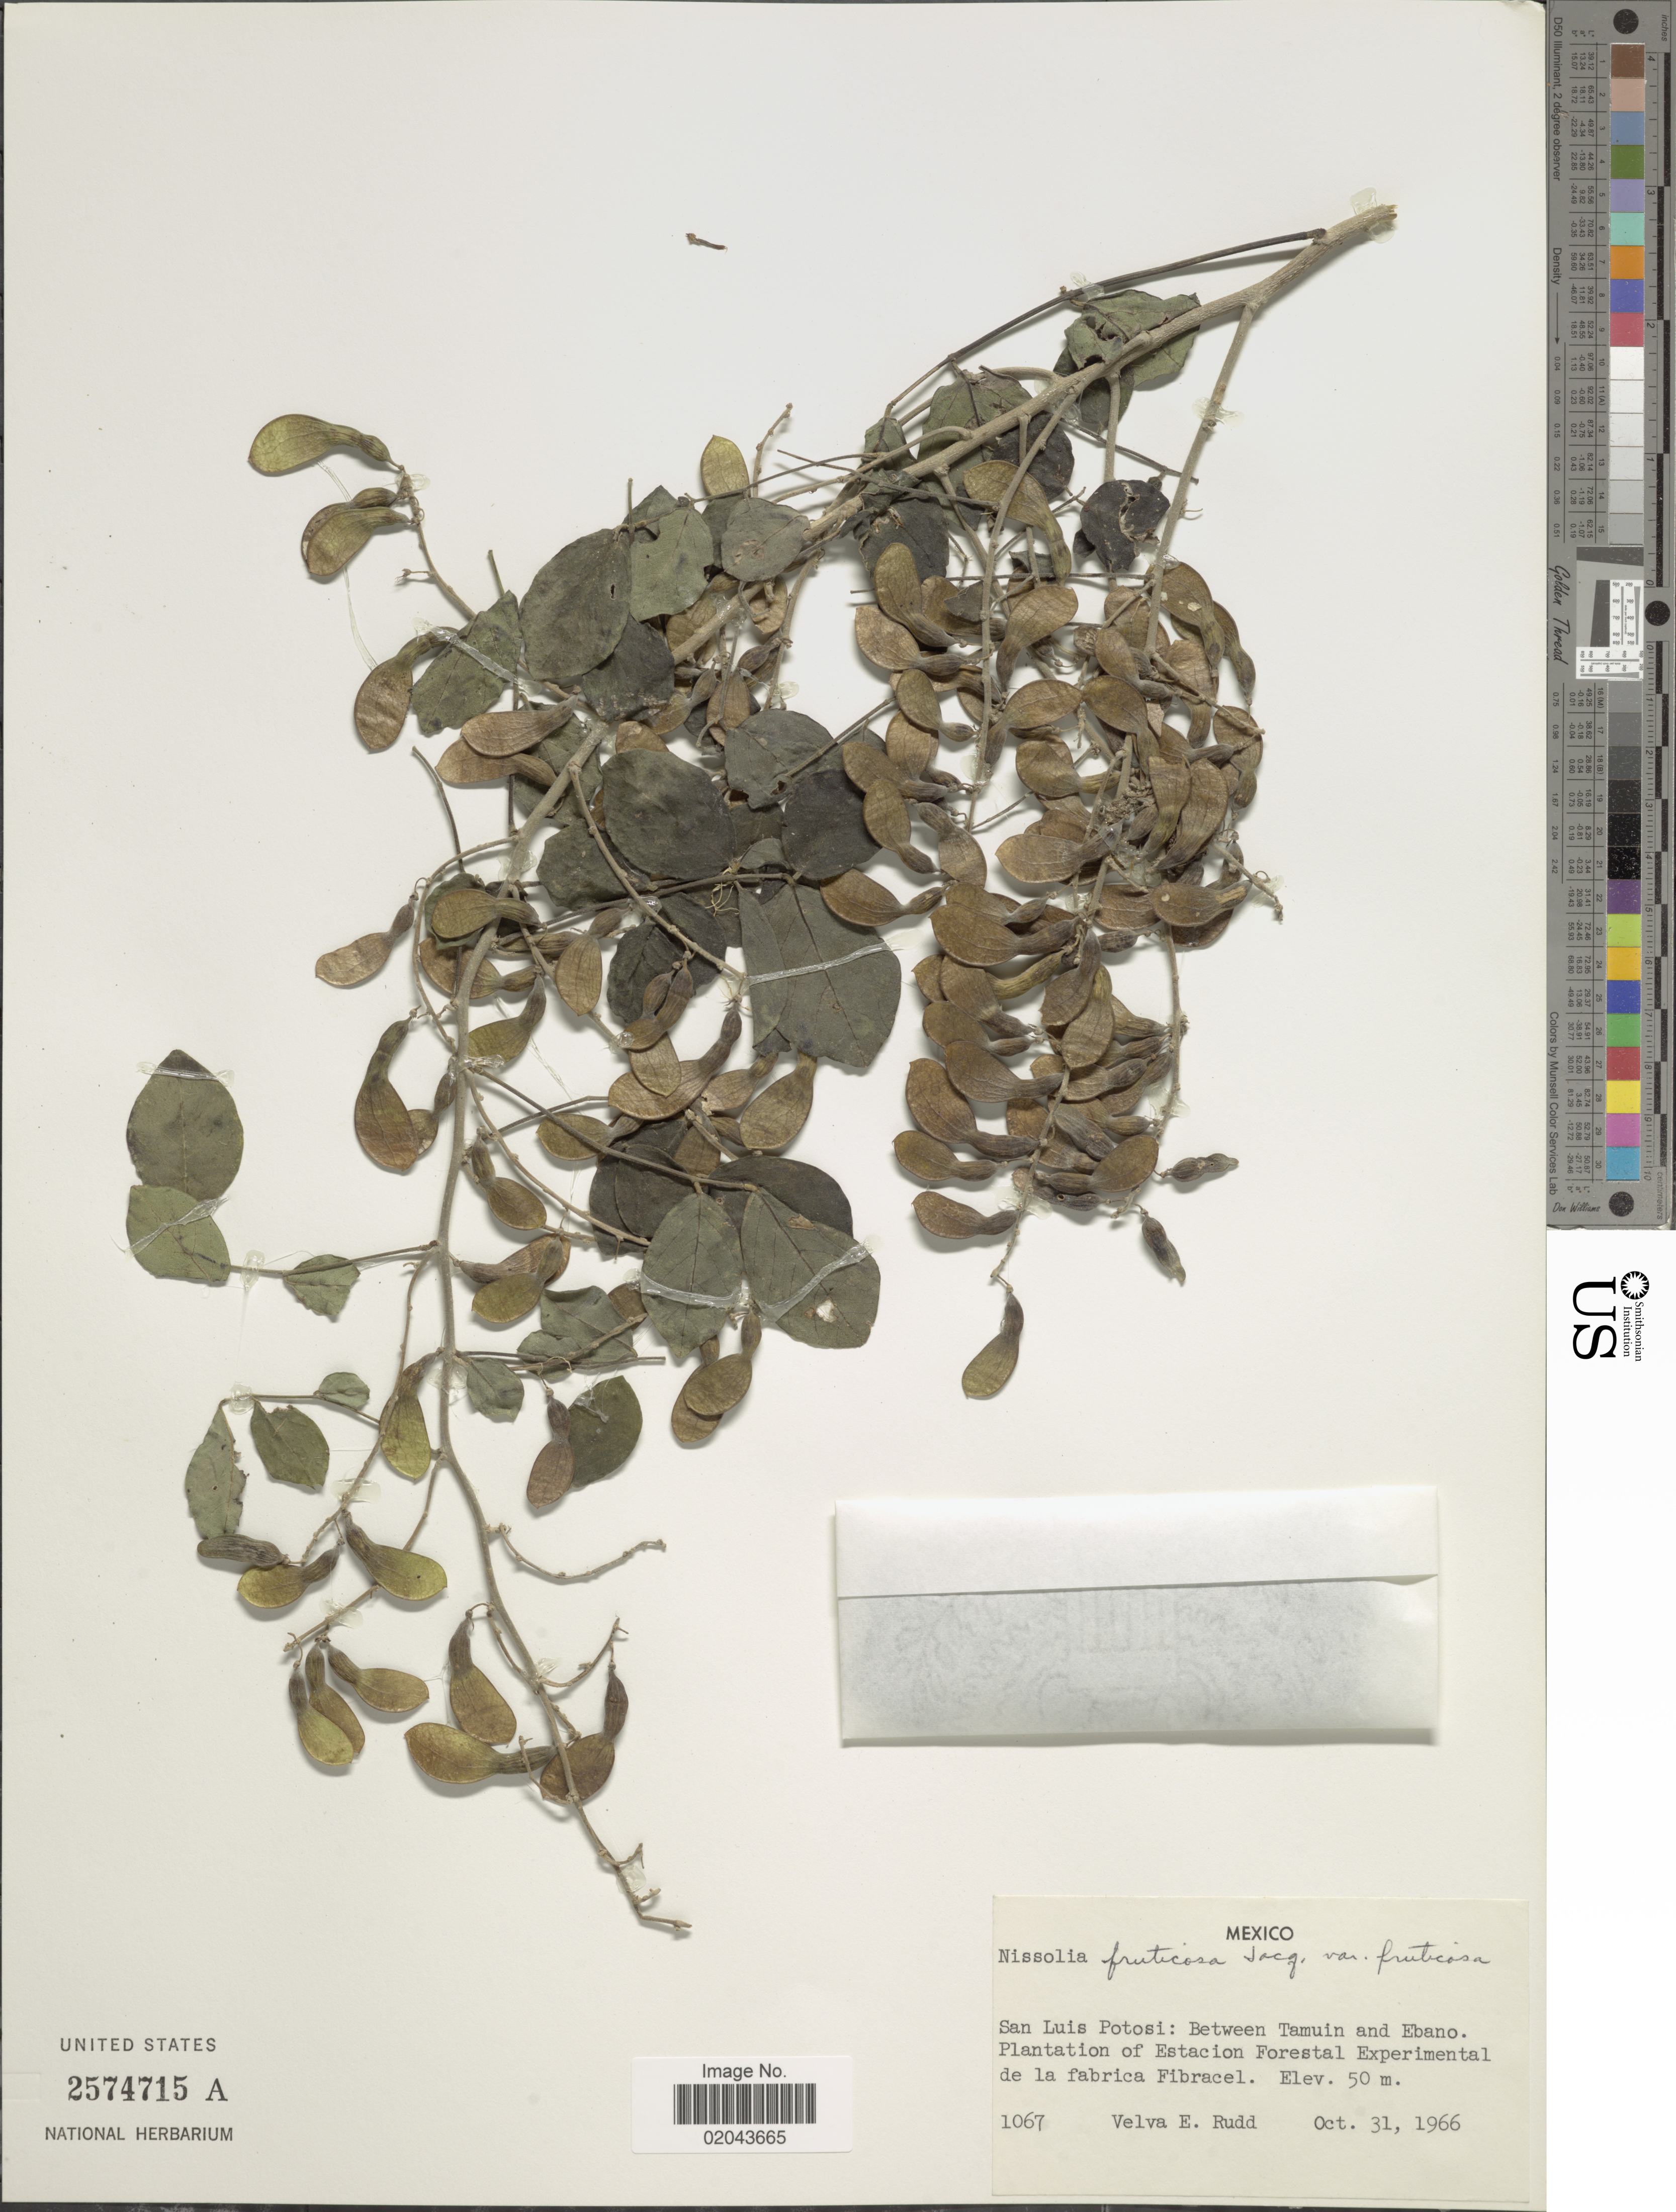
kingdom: Plantae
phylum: Tracheophyta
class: Magnoliopsida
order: Fabales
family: Fabaceae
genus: Nissolia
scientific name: Nissolia fruticosa var. fruticosa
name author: Jacq.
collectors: V. E. Rudd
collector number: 1067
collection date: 1966-10-31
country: Mexico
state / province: San Luis Potosí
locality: Between Tamuin and Ebano, Plantation of Estacion Forestal Experimental de la fabrica Fibracel.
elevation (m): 50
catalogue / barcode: US 2574715A